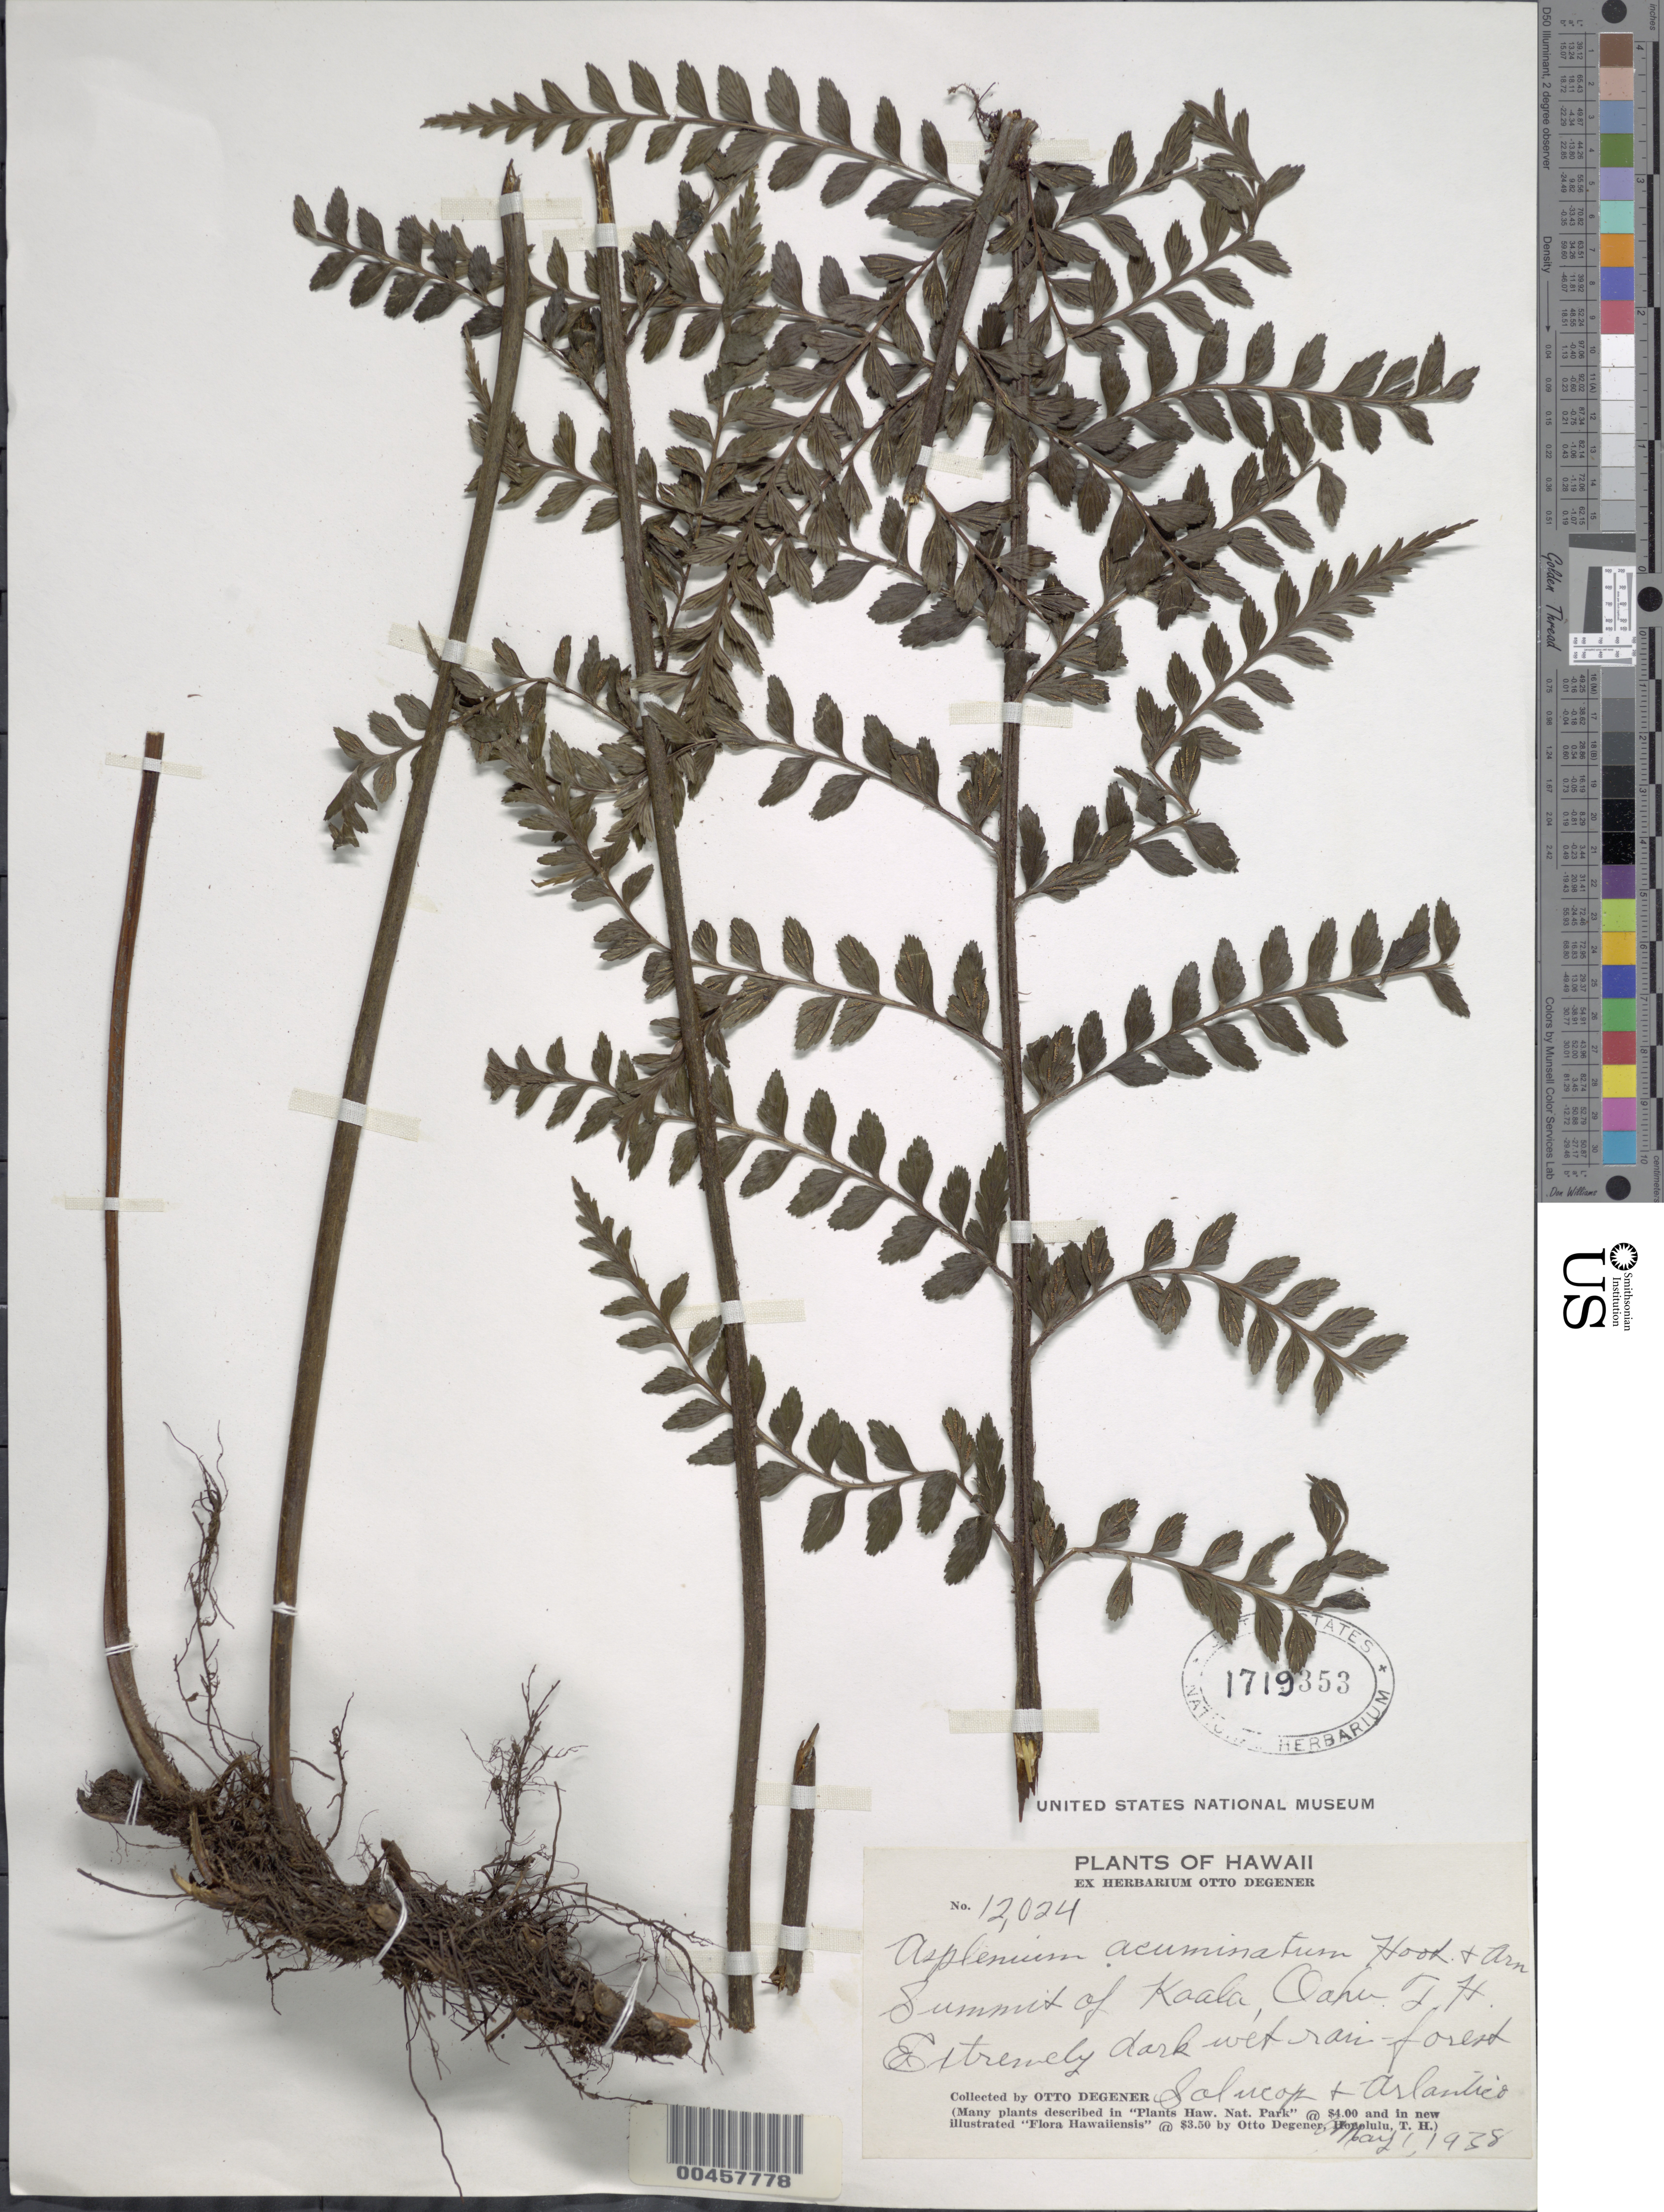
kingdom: Plantae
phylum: Tracheophyta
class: Polypodiopsida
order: Polypodiales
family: Aspleniaceae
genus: Asplenium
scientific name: Asplenium acuminatum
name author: Hook. & Arn.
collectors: O. Degener, -- Salucop & Arlantico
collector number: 12024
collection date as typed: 1 May 1938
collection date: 1938-05-01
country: United States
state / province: Hawaii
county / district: Honolulu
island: Oahu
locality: Summit of Kaala, Oahu, T.H.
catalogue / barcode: US 1719353